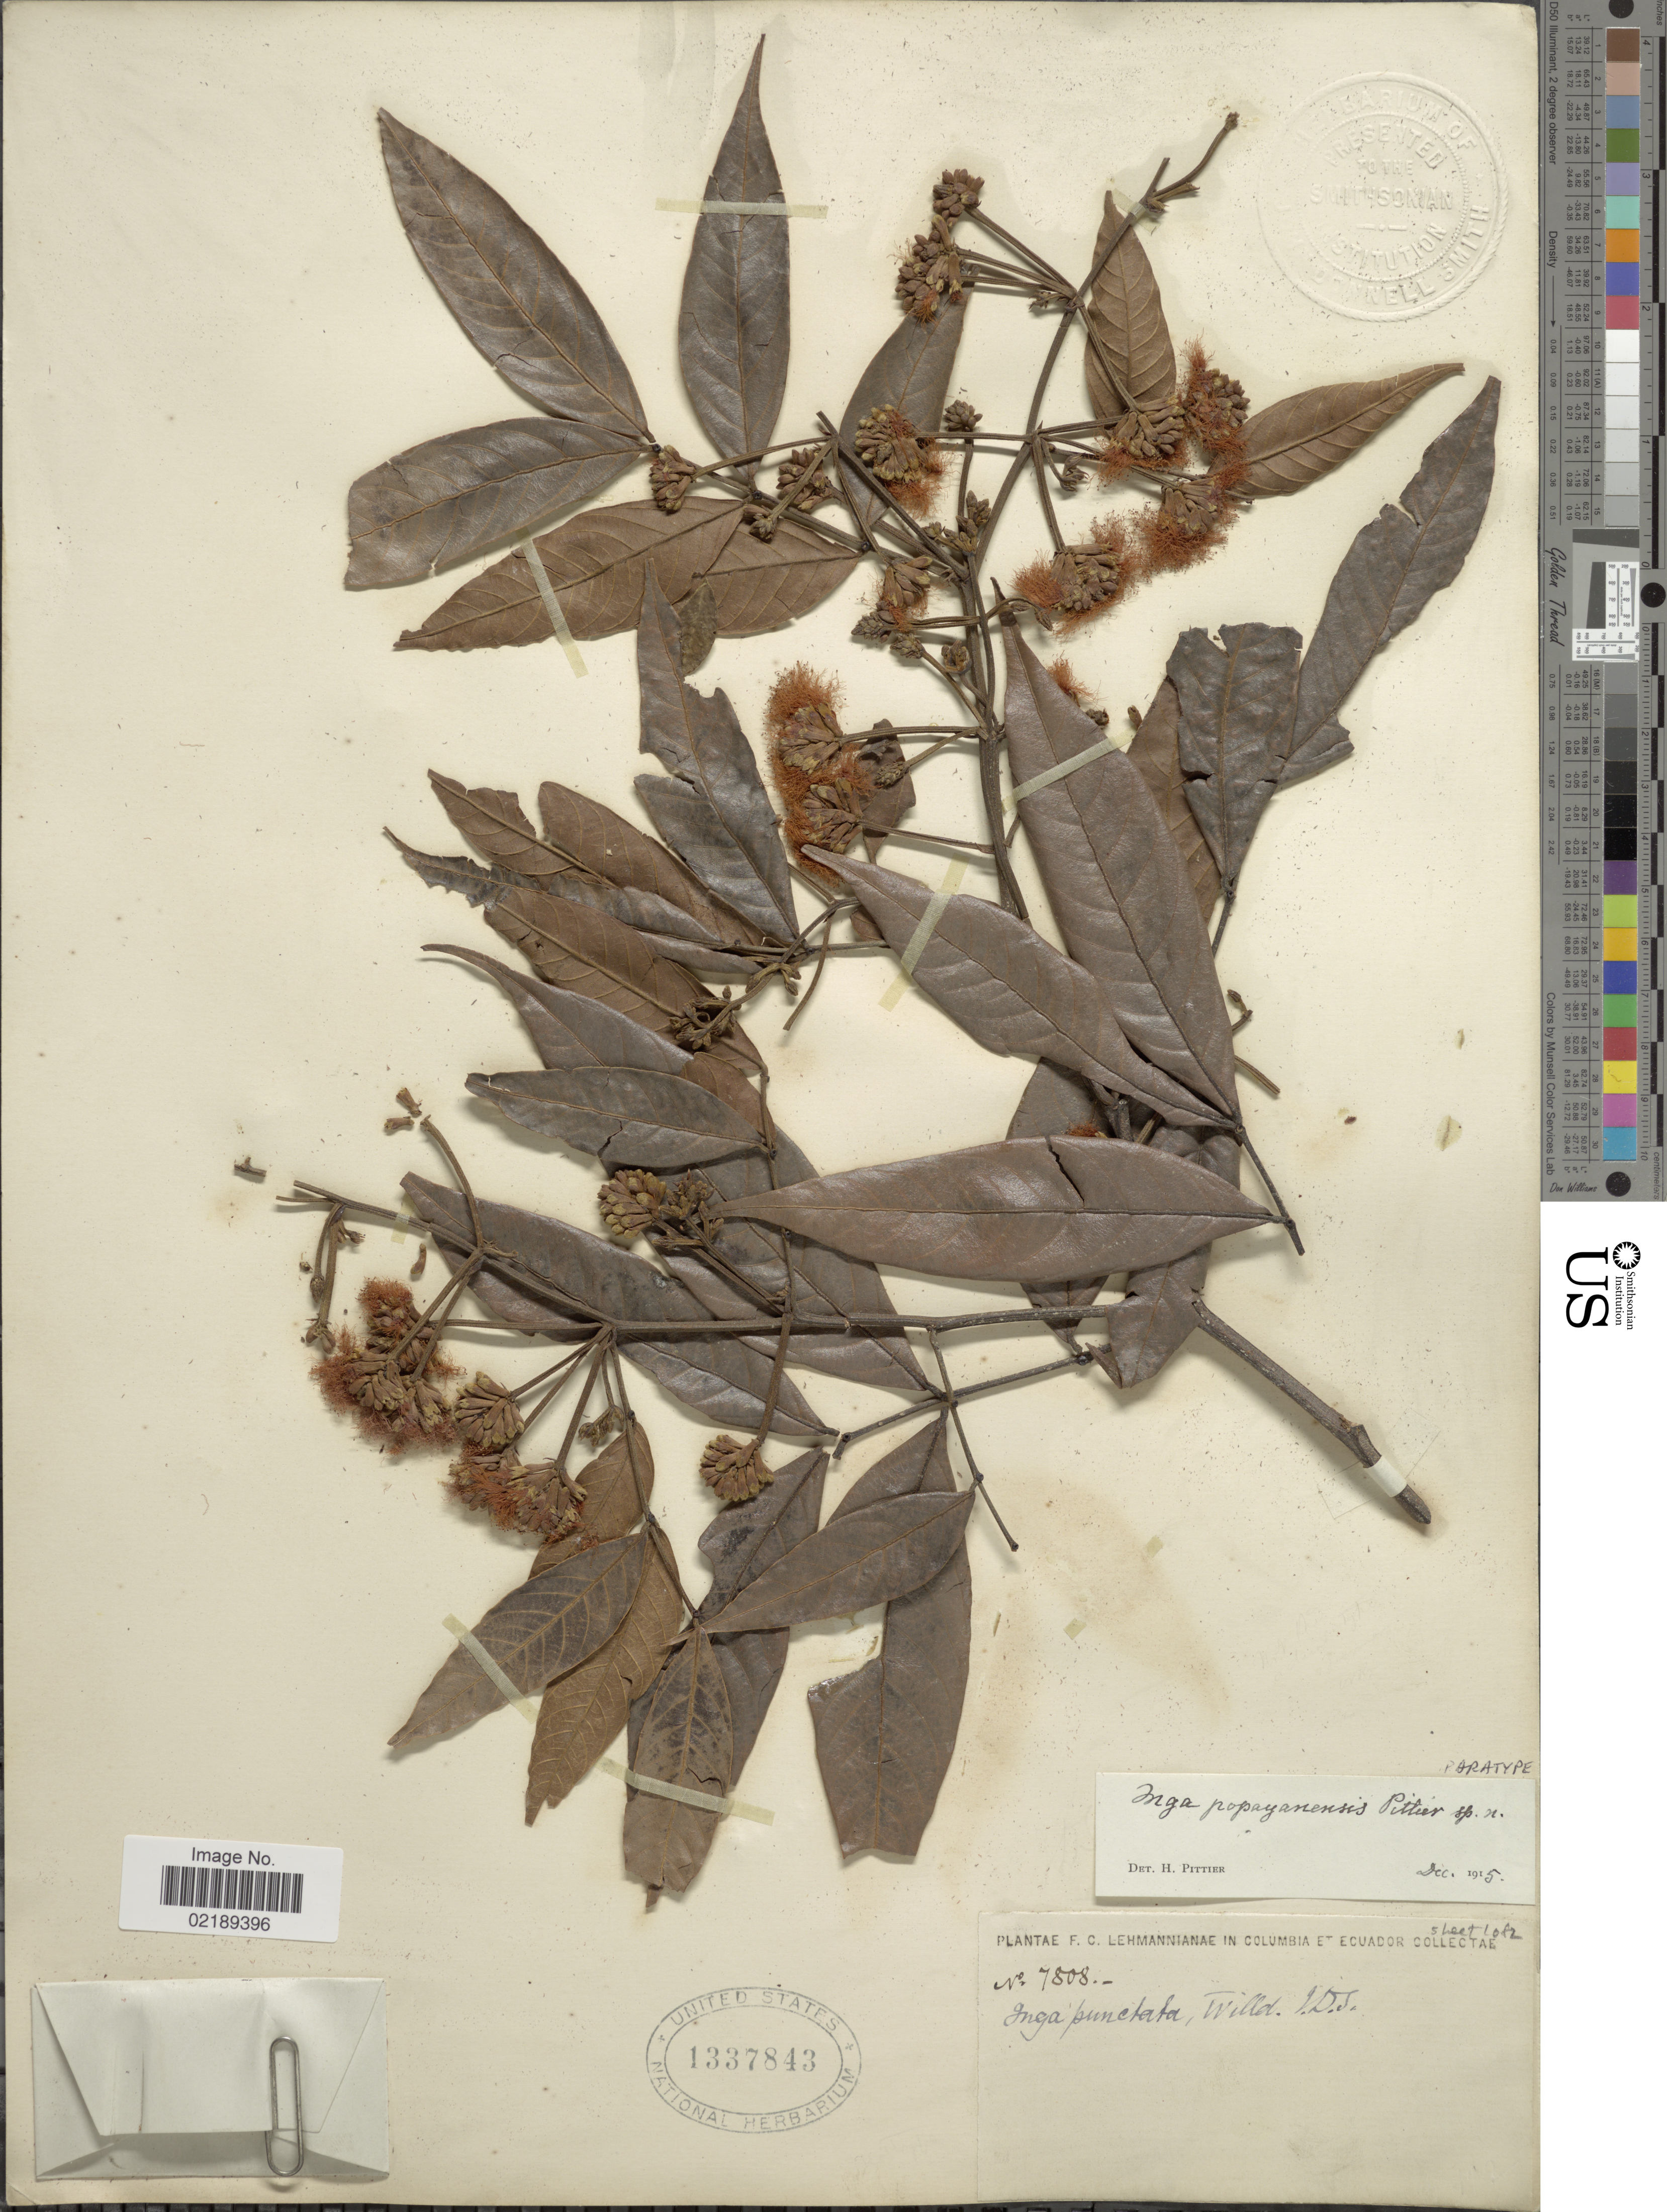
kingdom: Plantae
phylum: Tracheophyta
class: Magnoliopsida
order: Fabales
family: Fabaceae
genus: Inga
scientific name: Inga punctata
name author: Willd.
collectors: F. C. Lehmann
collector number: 7808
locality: Columbia et Ecuador.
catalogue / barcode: US 1337843